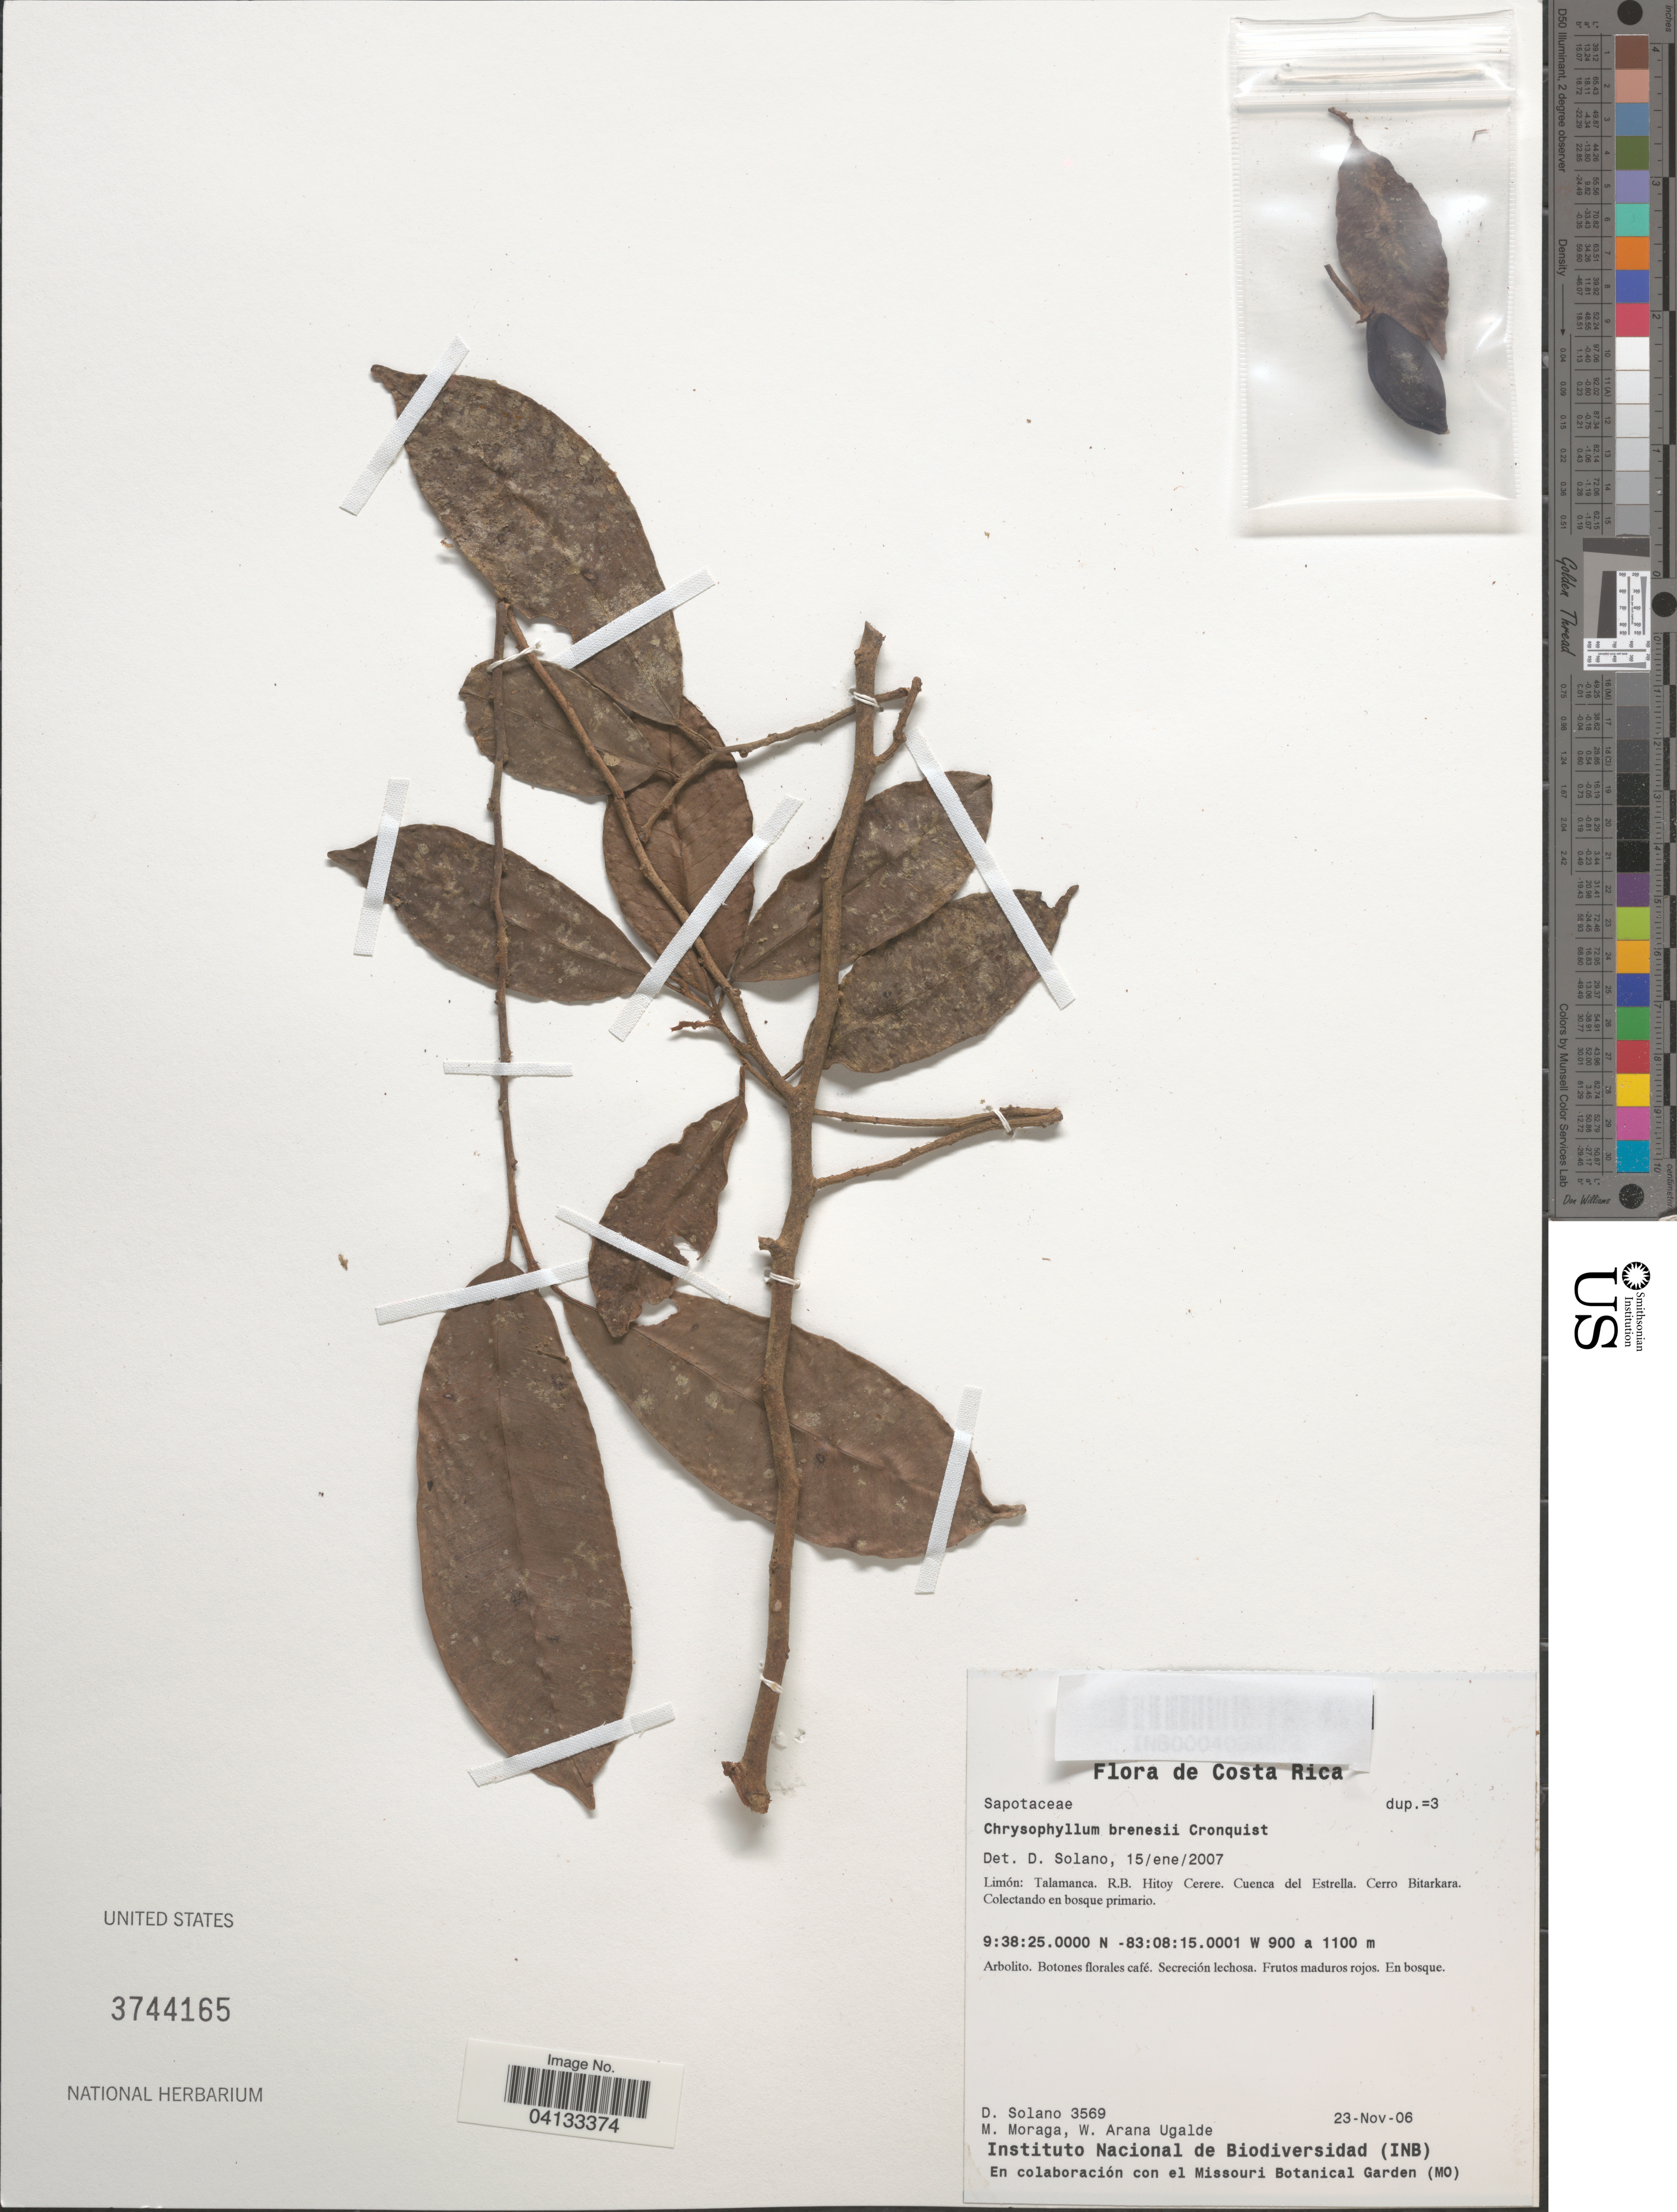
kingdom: Plantae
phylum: Tracheophyta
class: Magnoliopsida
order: Ericales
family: Sapotaceae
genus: Chrysophyllum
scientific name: Chrysophyllum brenesii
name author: Cronq.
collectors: D. Solano, M. Moraga & W. Arana Ugalde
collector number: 3569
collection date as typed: Transcribed d/m/y: 23/11/6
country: Costa Rica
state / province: Limón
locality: Talamanca. R.B. Hitoy Cerere. Cuenca del Estrella. Cerro Bitarkara.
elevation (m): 900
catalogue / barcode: US 3744165